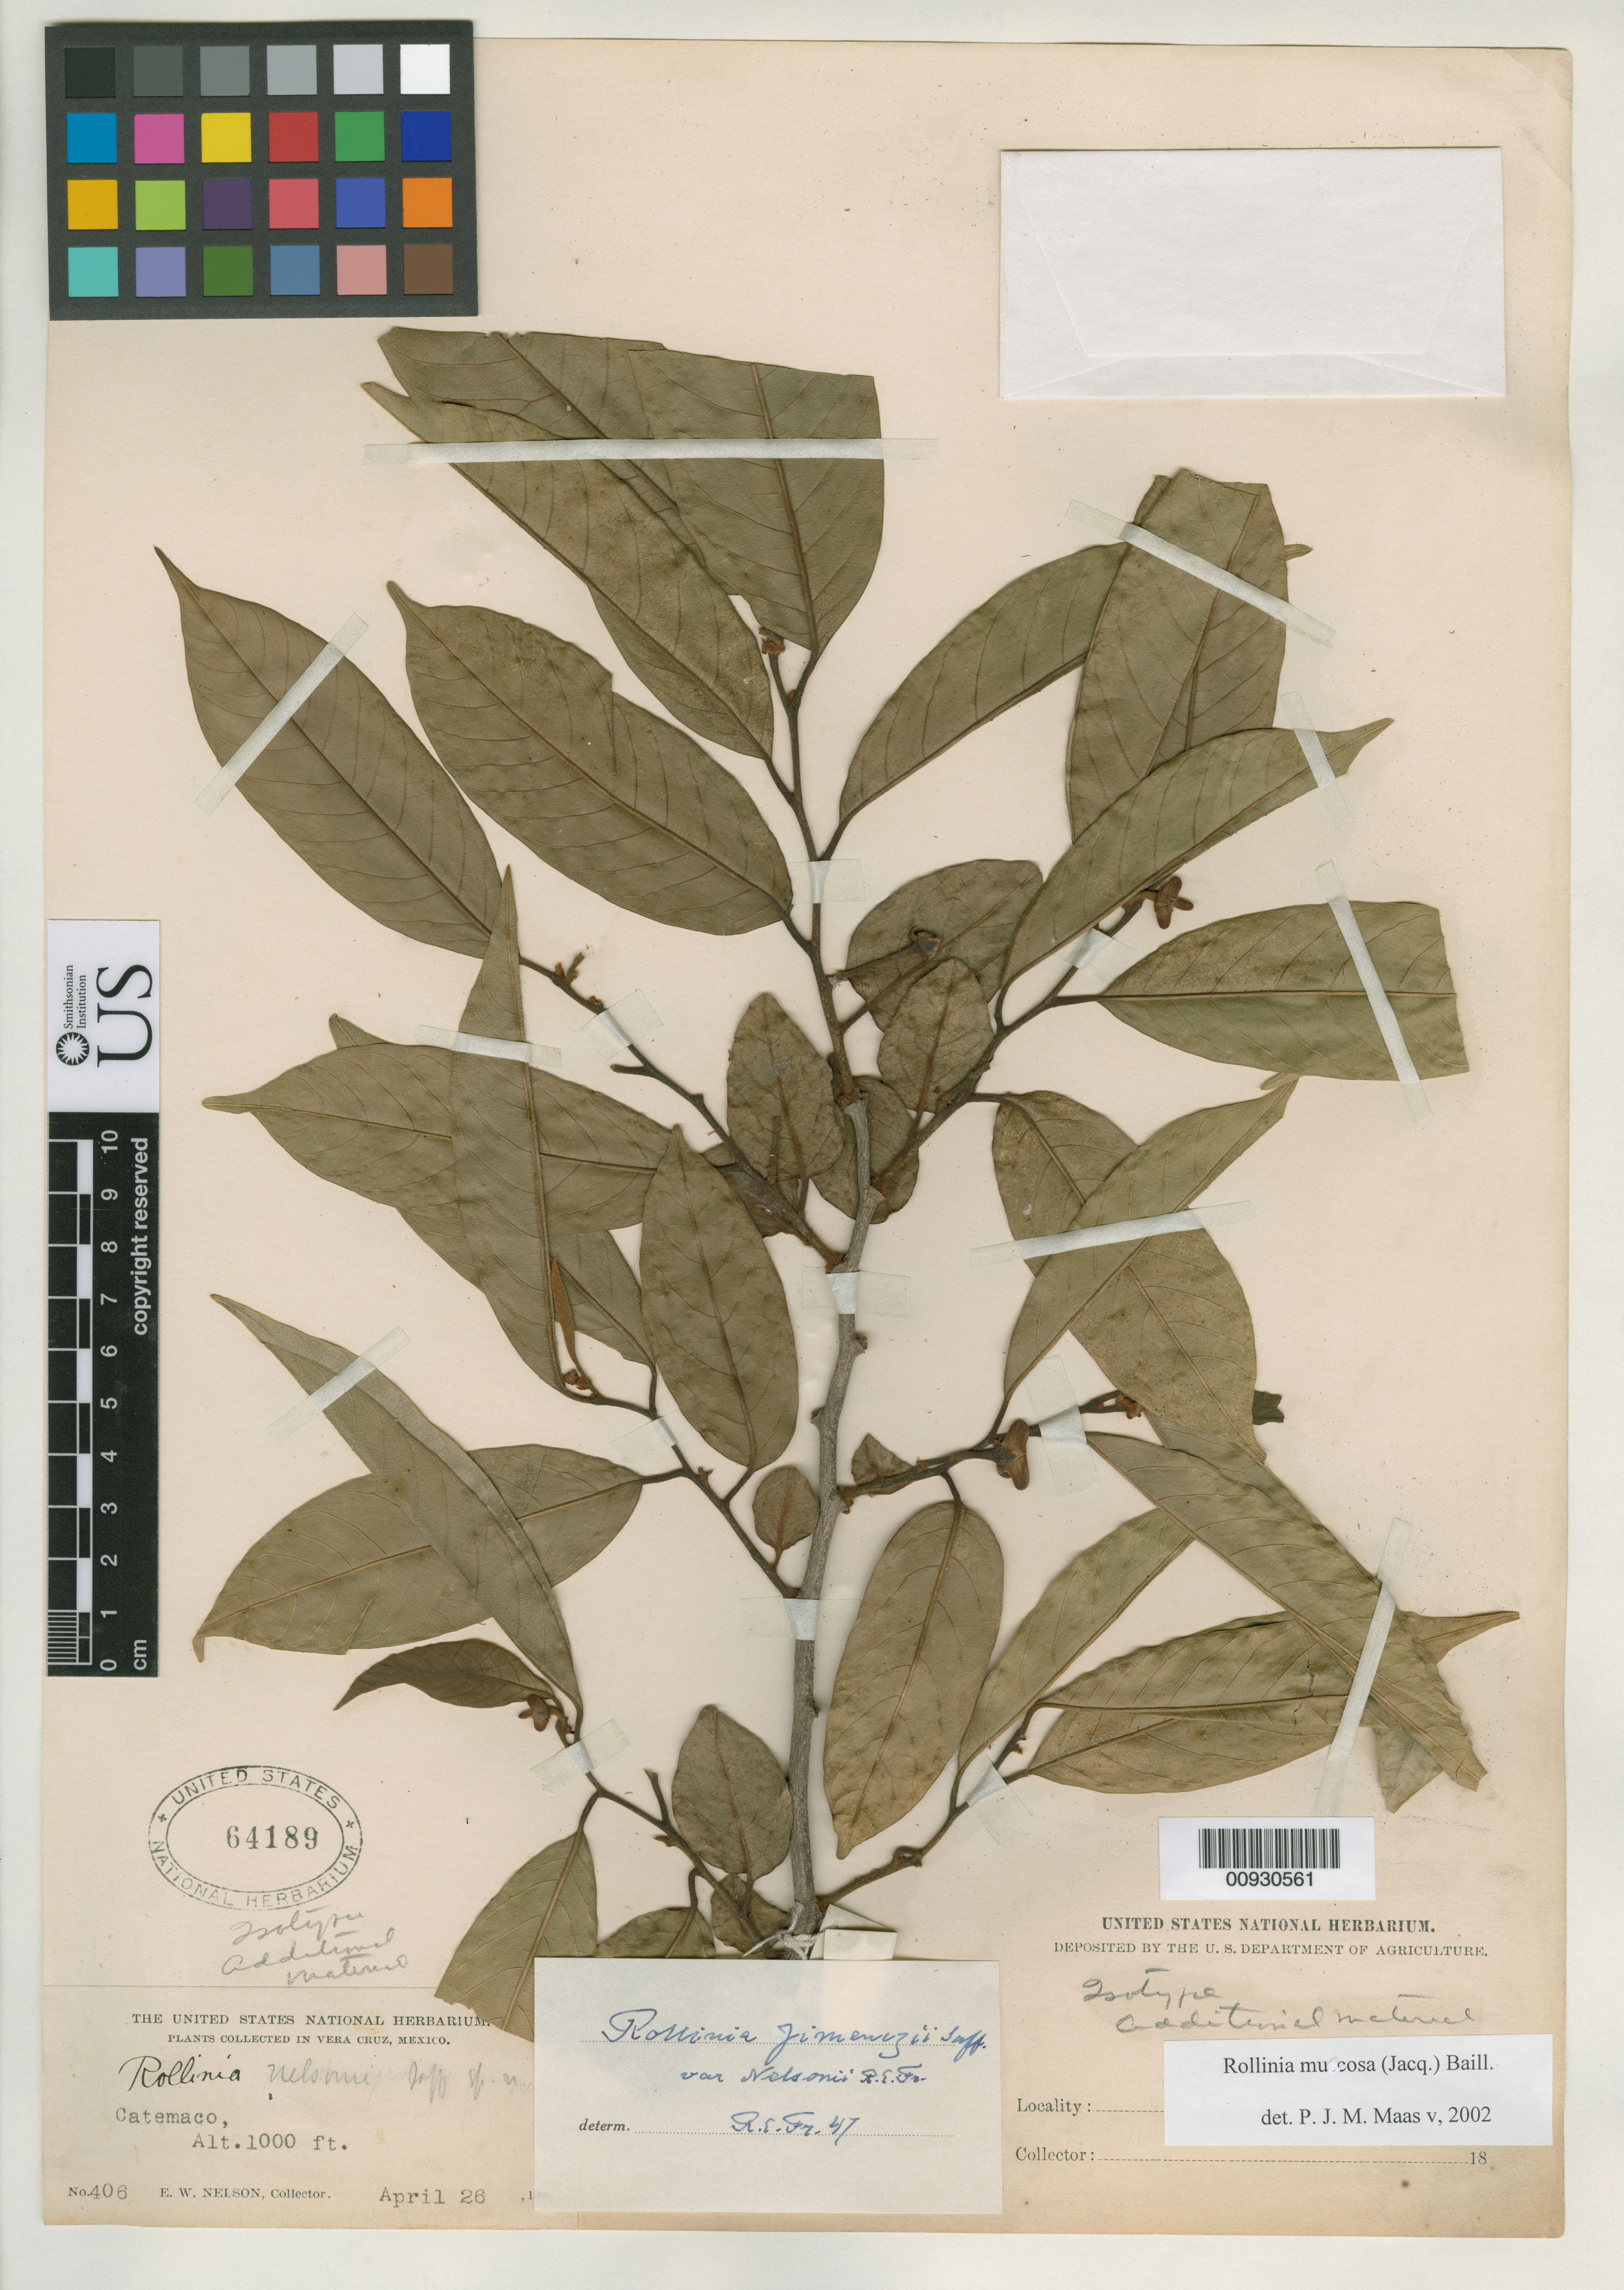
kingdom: Plantae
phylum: Tracheophyta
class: Magnoliopsida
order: Magnoliales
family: Annonaceae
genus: Rollinia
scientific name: Rollinia jimenezii var. nelsonii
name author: R.E. Fr.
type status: Isotype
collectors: E. W. Nelson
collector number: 406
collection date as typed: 26 Apr 1894 to 30 Apr 1894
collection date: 1894-04-26/1894-04-30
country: Mexico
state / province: Veracruz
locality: Lake Catemaco.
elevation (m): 305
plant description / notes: Unclear which of 2 US sheets, 64189 & 64190, is holotype (or if both sheets comprise holotype).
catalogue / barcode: US 64189